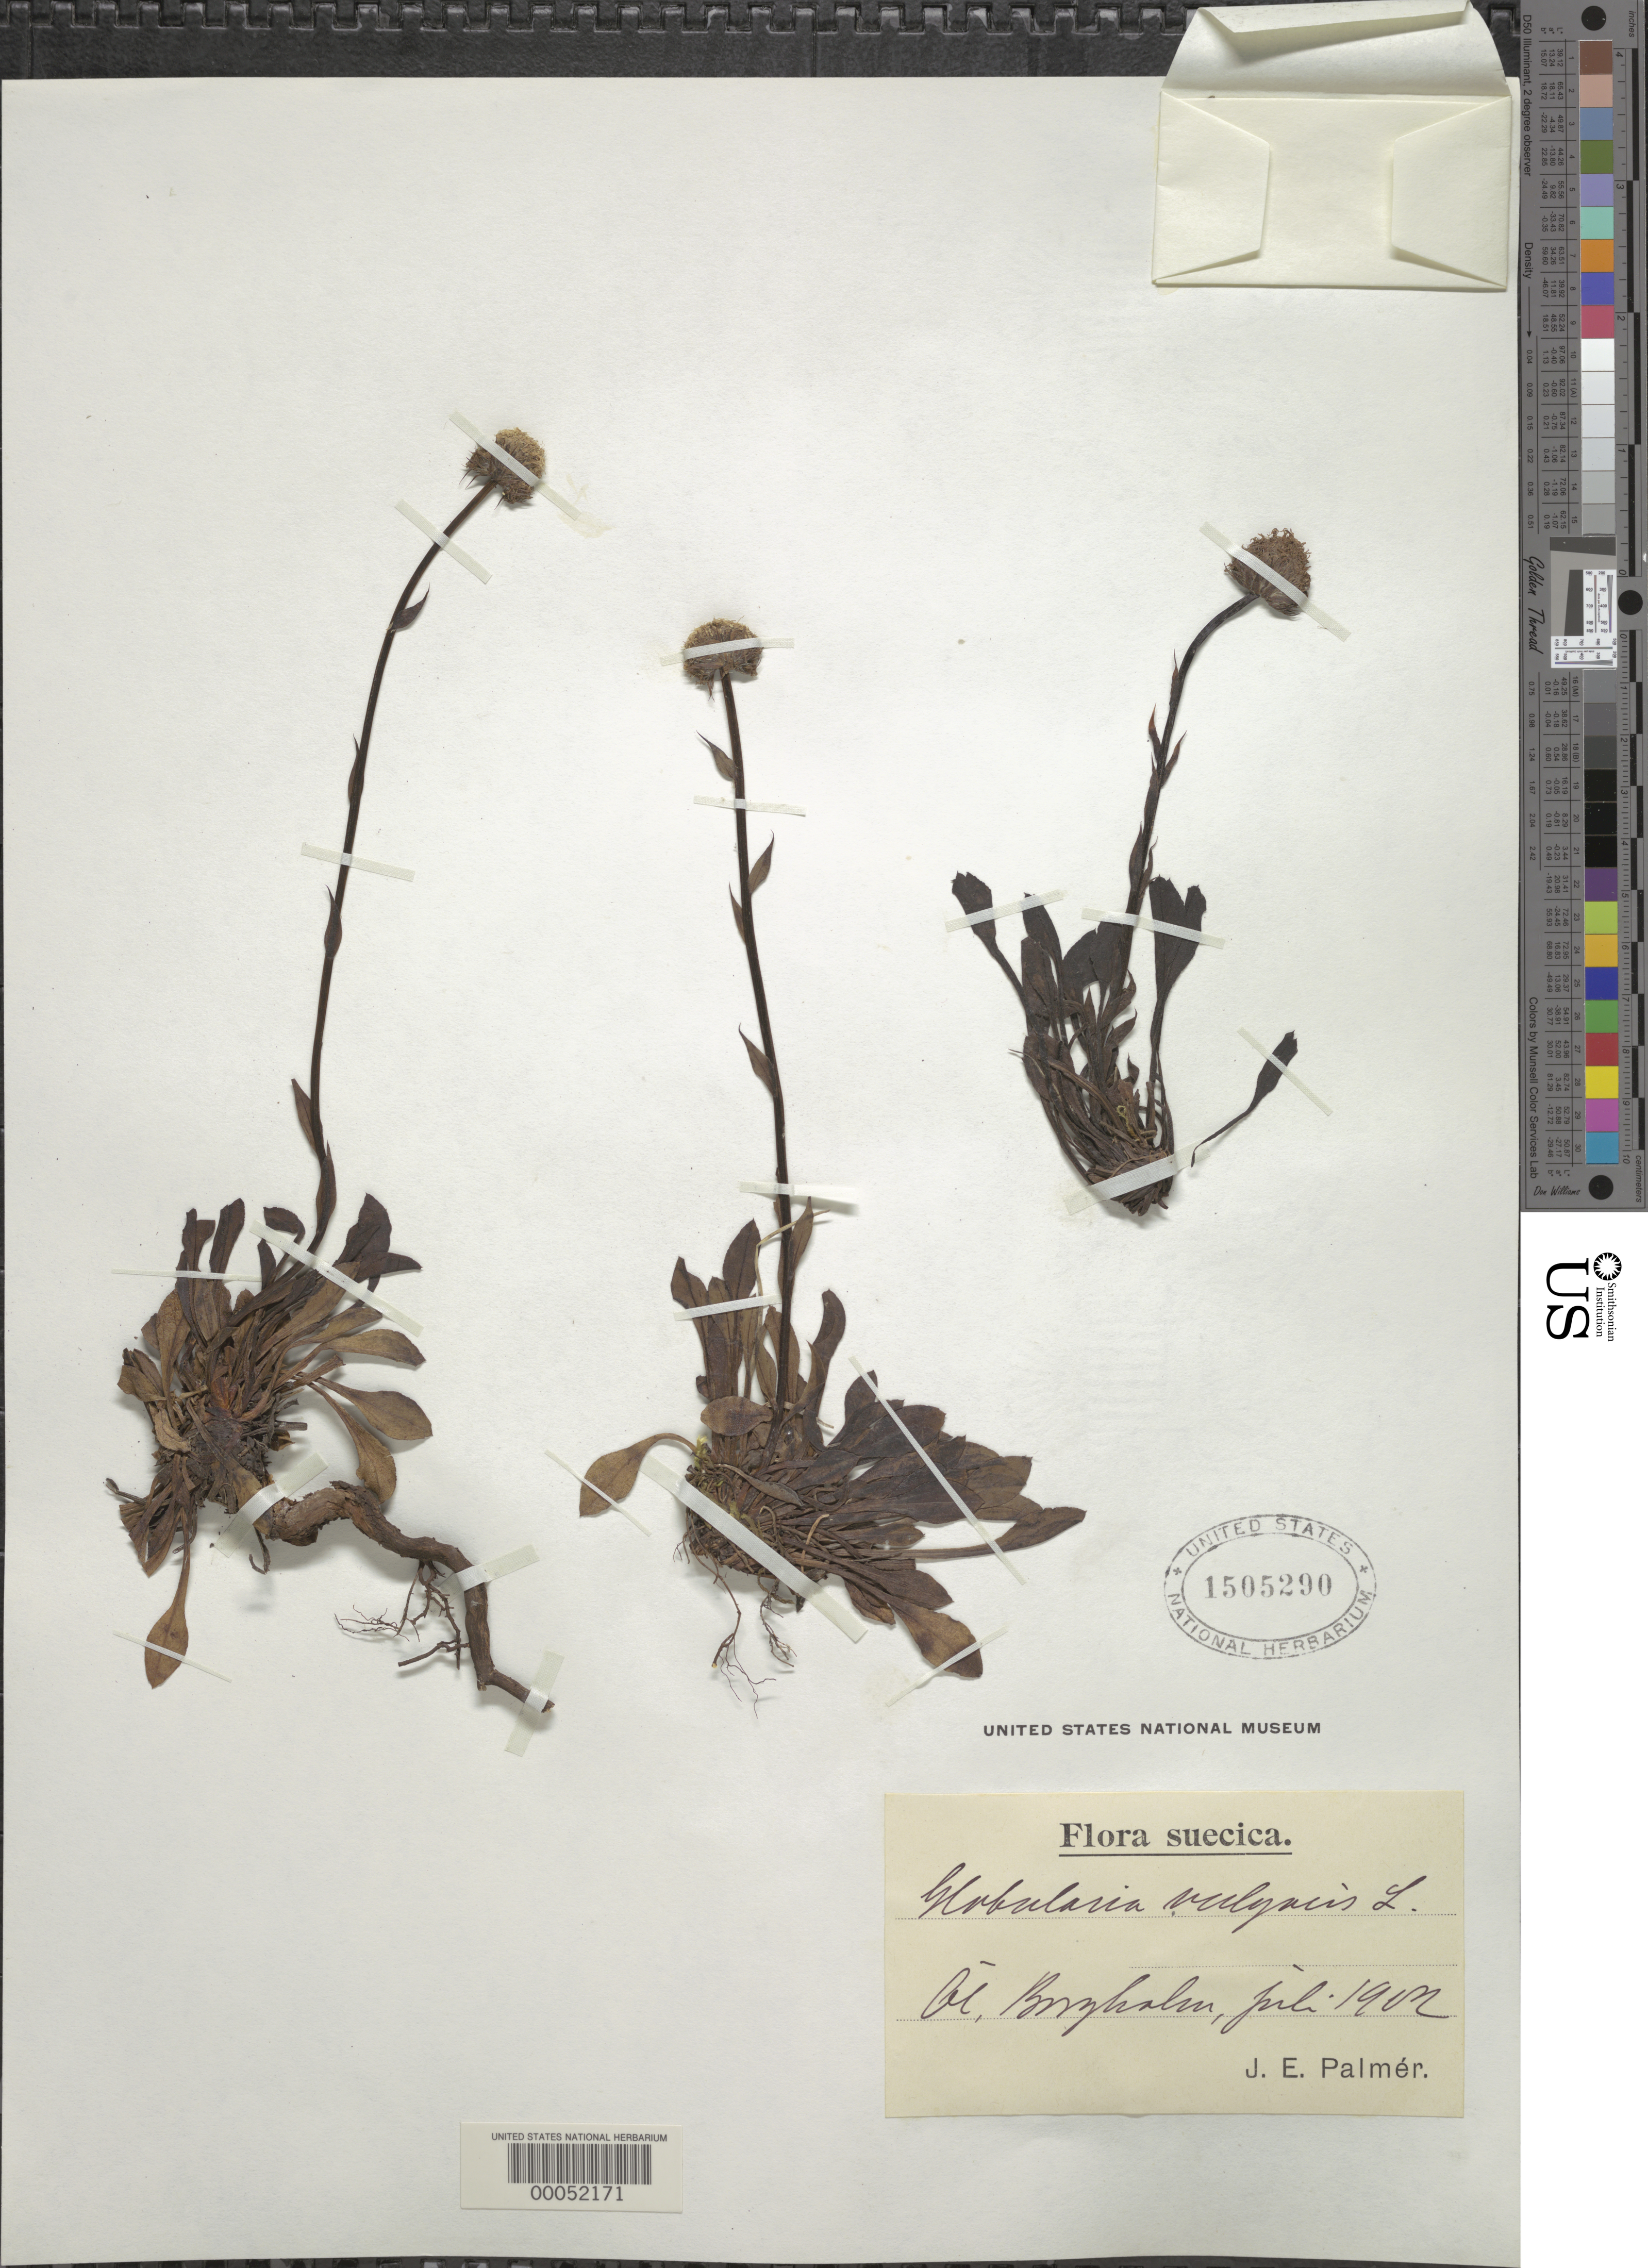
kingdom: Plantae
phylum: Tracheophyta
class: Magnoliopsida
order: Lamiales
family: Plantaginaceae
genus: Globularia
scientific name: Globularia vulgaris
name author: L.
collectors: J. E. Palmér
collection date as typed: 1902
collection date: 1902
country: Panama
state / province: Chiriquí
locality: Around San Félix.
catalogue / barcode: US 1505290